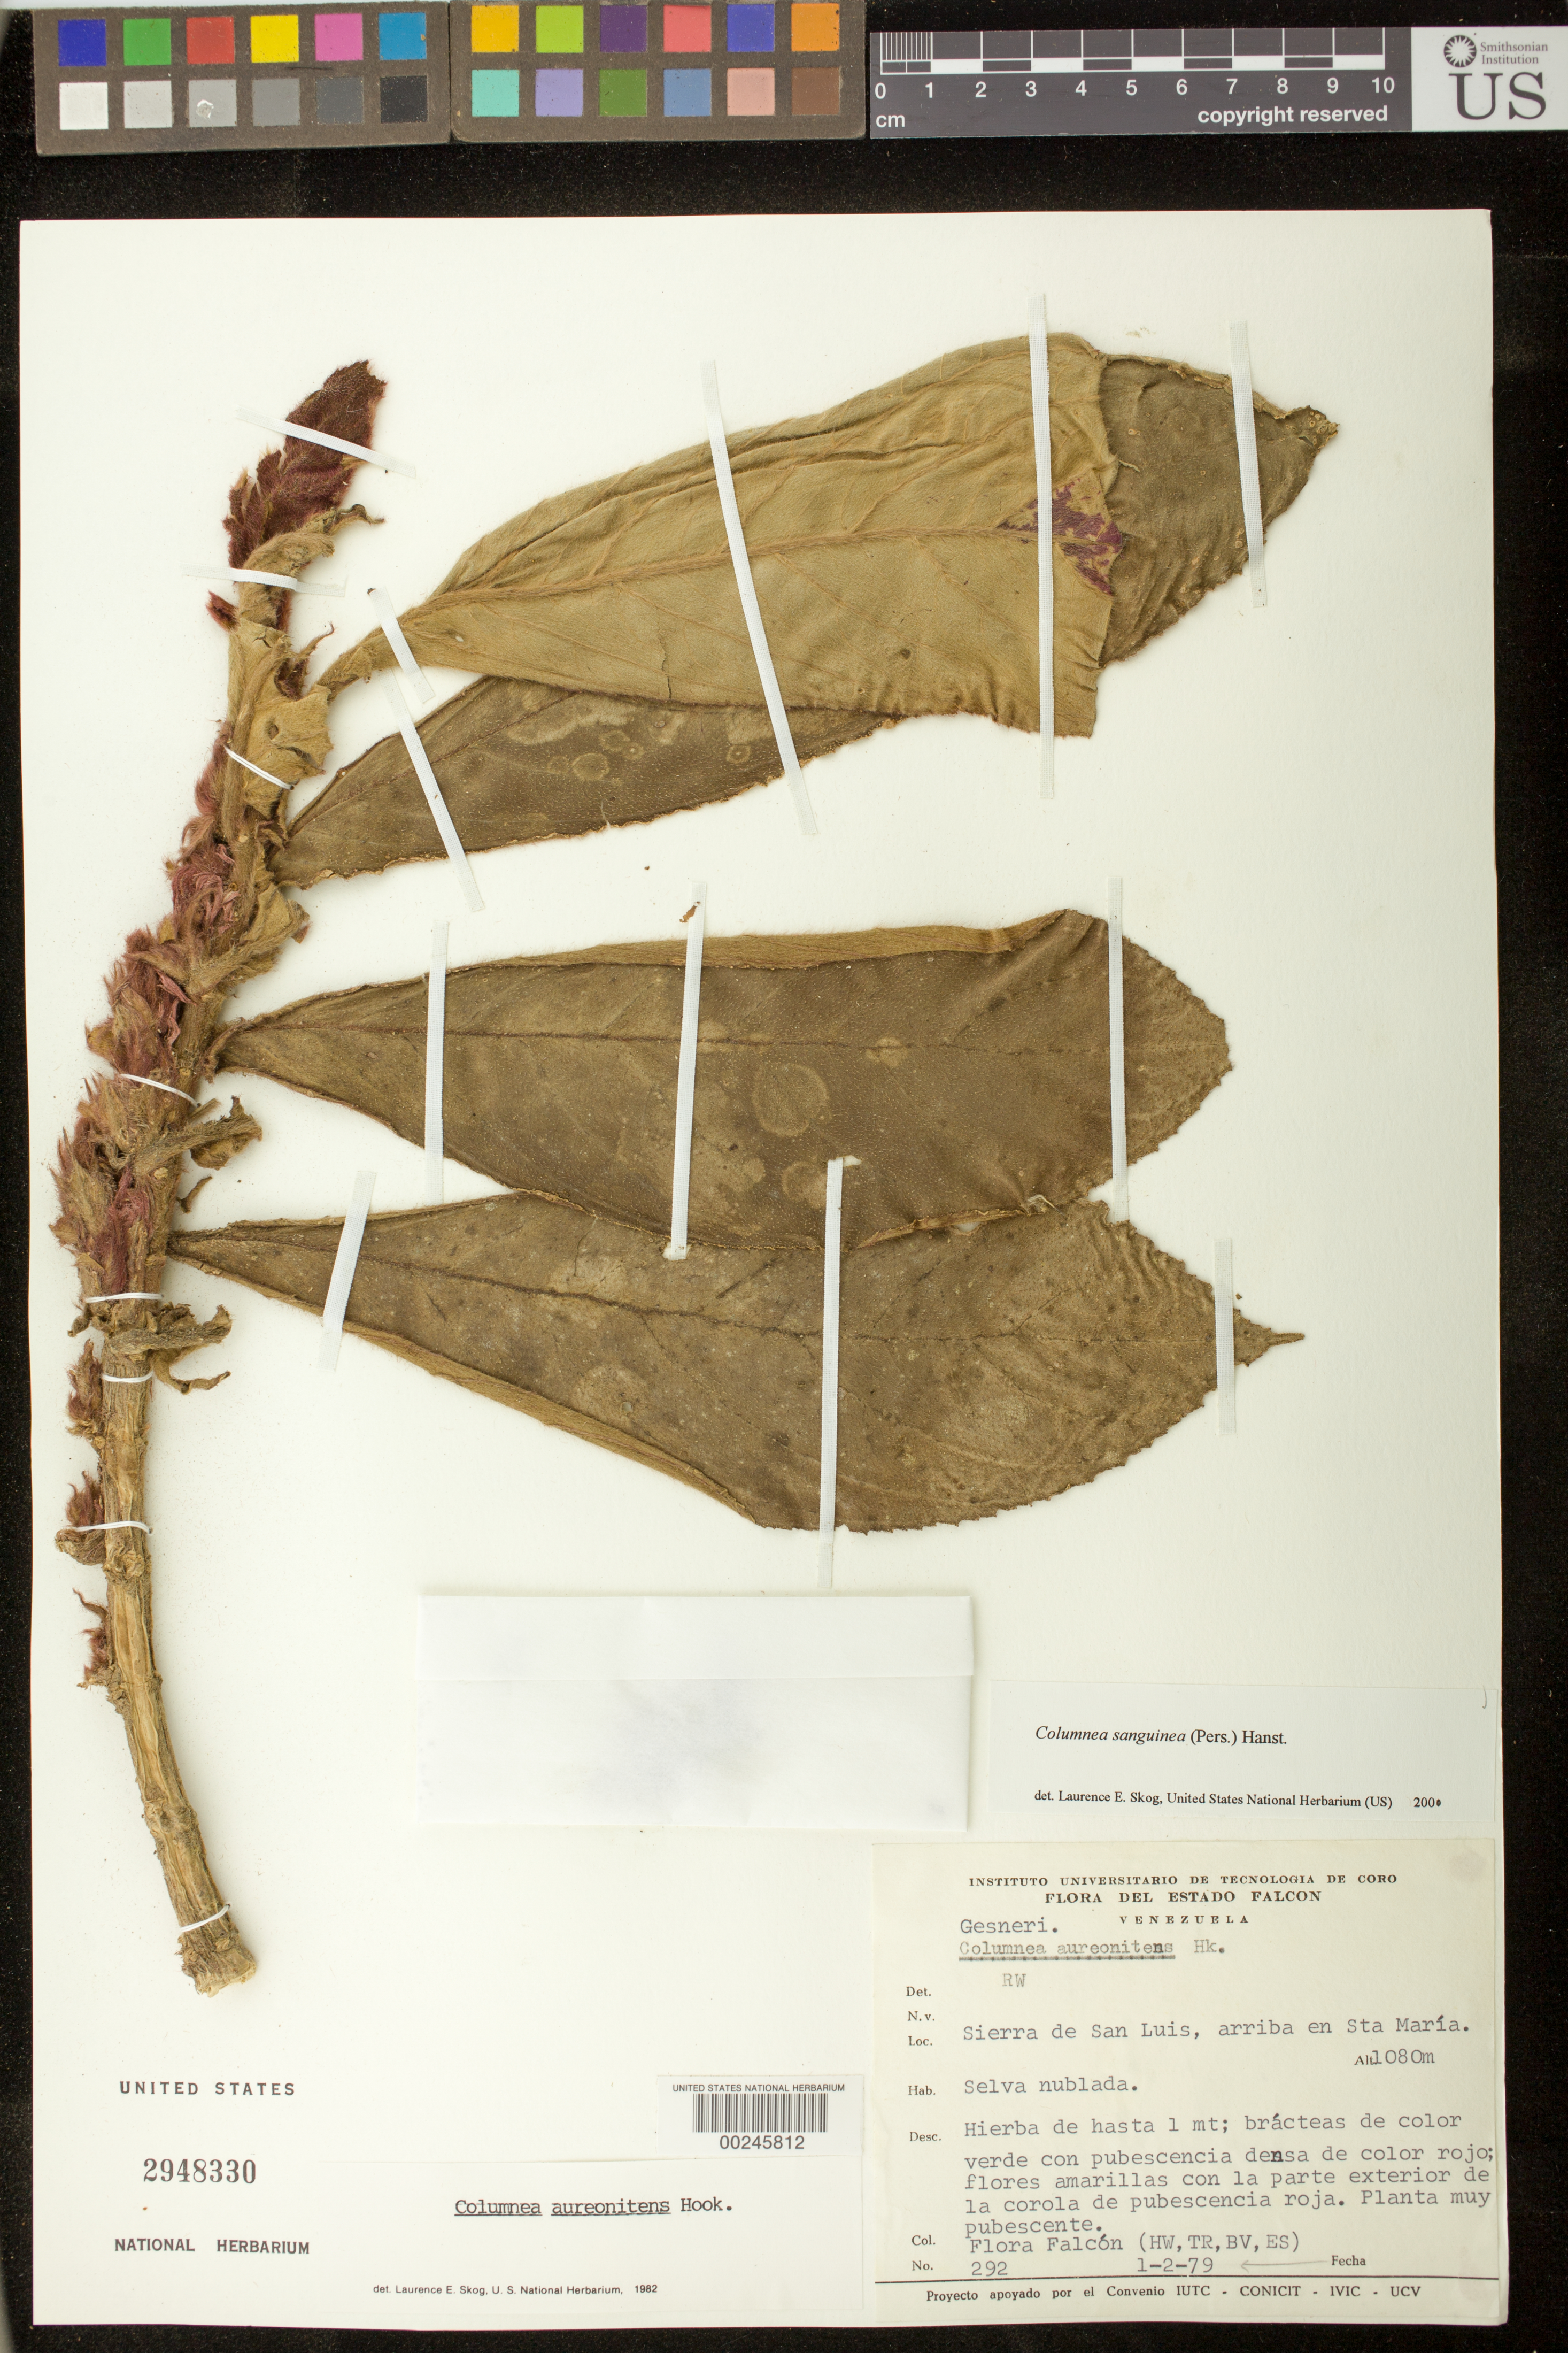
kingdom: Plantae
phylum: Tracheophyta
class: Magnoliopsida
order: Lamiales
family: Gesneriaceae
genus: Columnea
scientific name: Columnea sanguinea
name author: (Pers.) Hanst.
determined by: Skog, Laurence E.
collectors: Flora Falcón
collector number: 292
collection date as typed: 01 Feb 1979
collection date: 1979-02-01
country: Venezuela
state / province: Falcón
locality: Sierra San Luis, arriba en Sta María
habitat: Selva nublada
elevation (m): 1080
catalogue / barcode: US 2948330